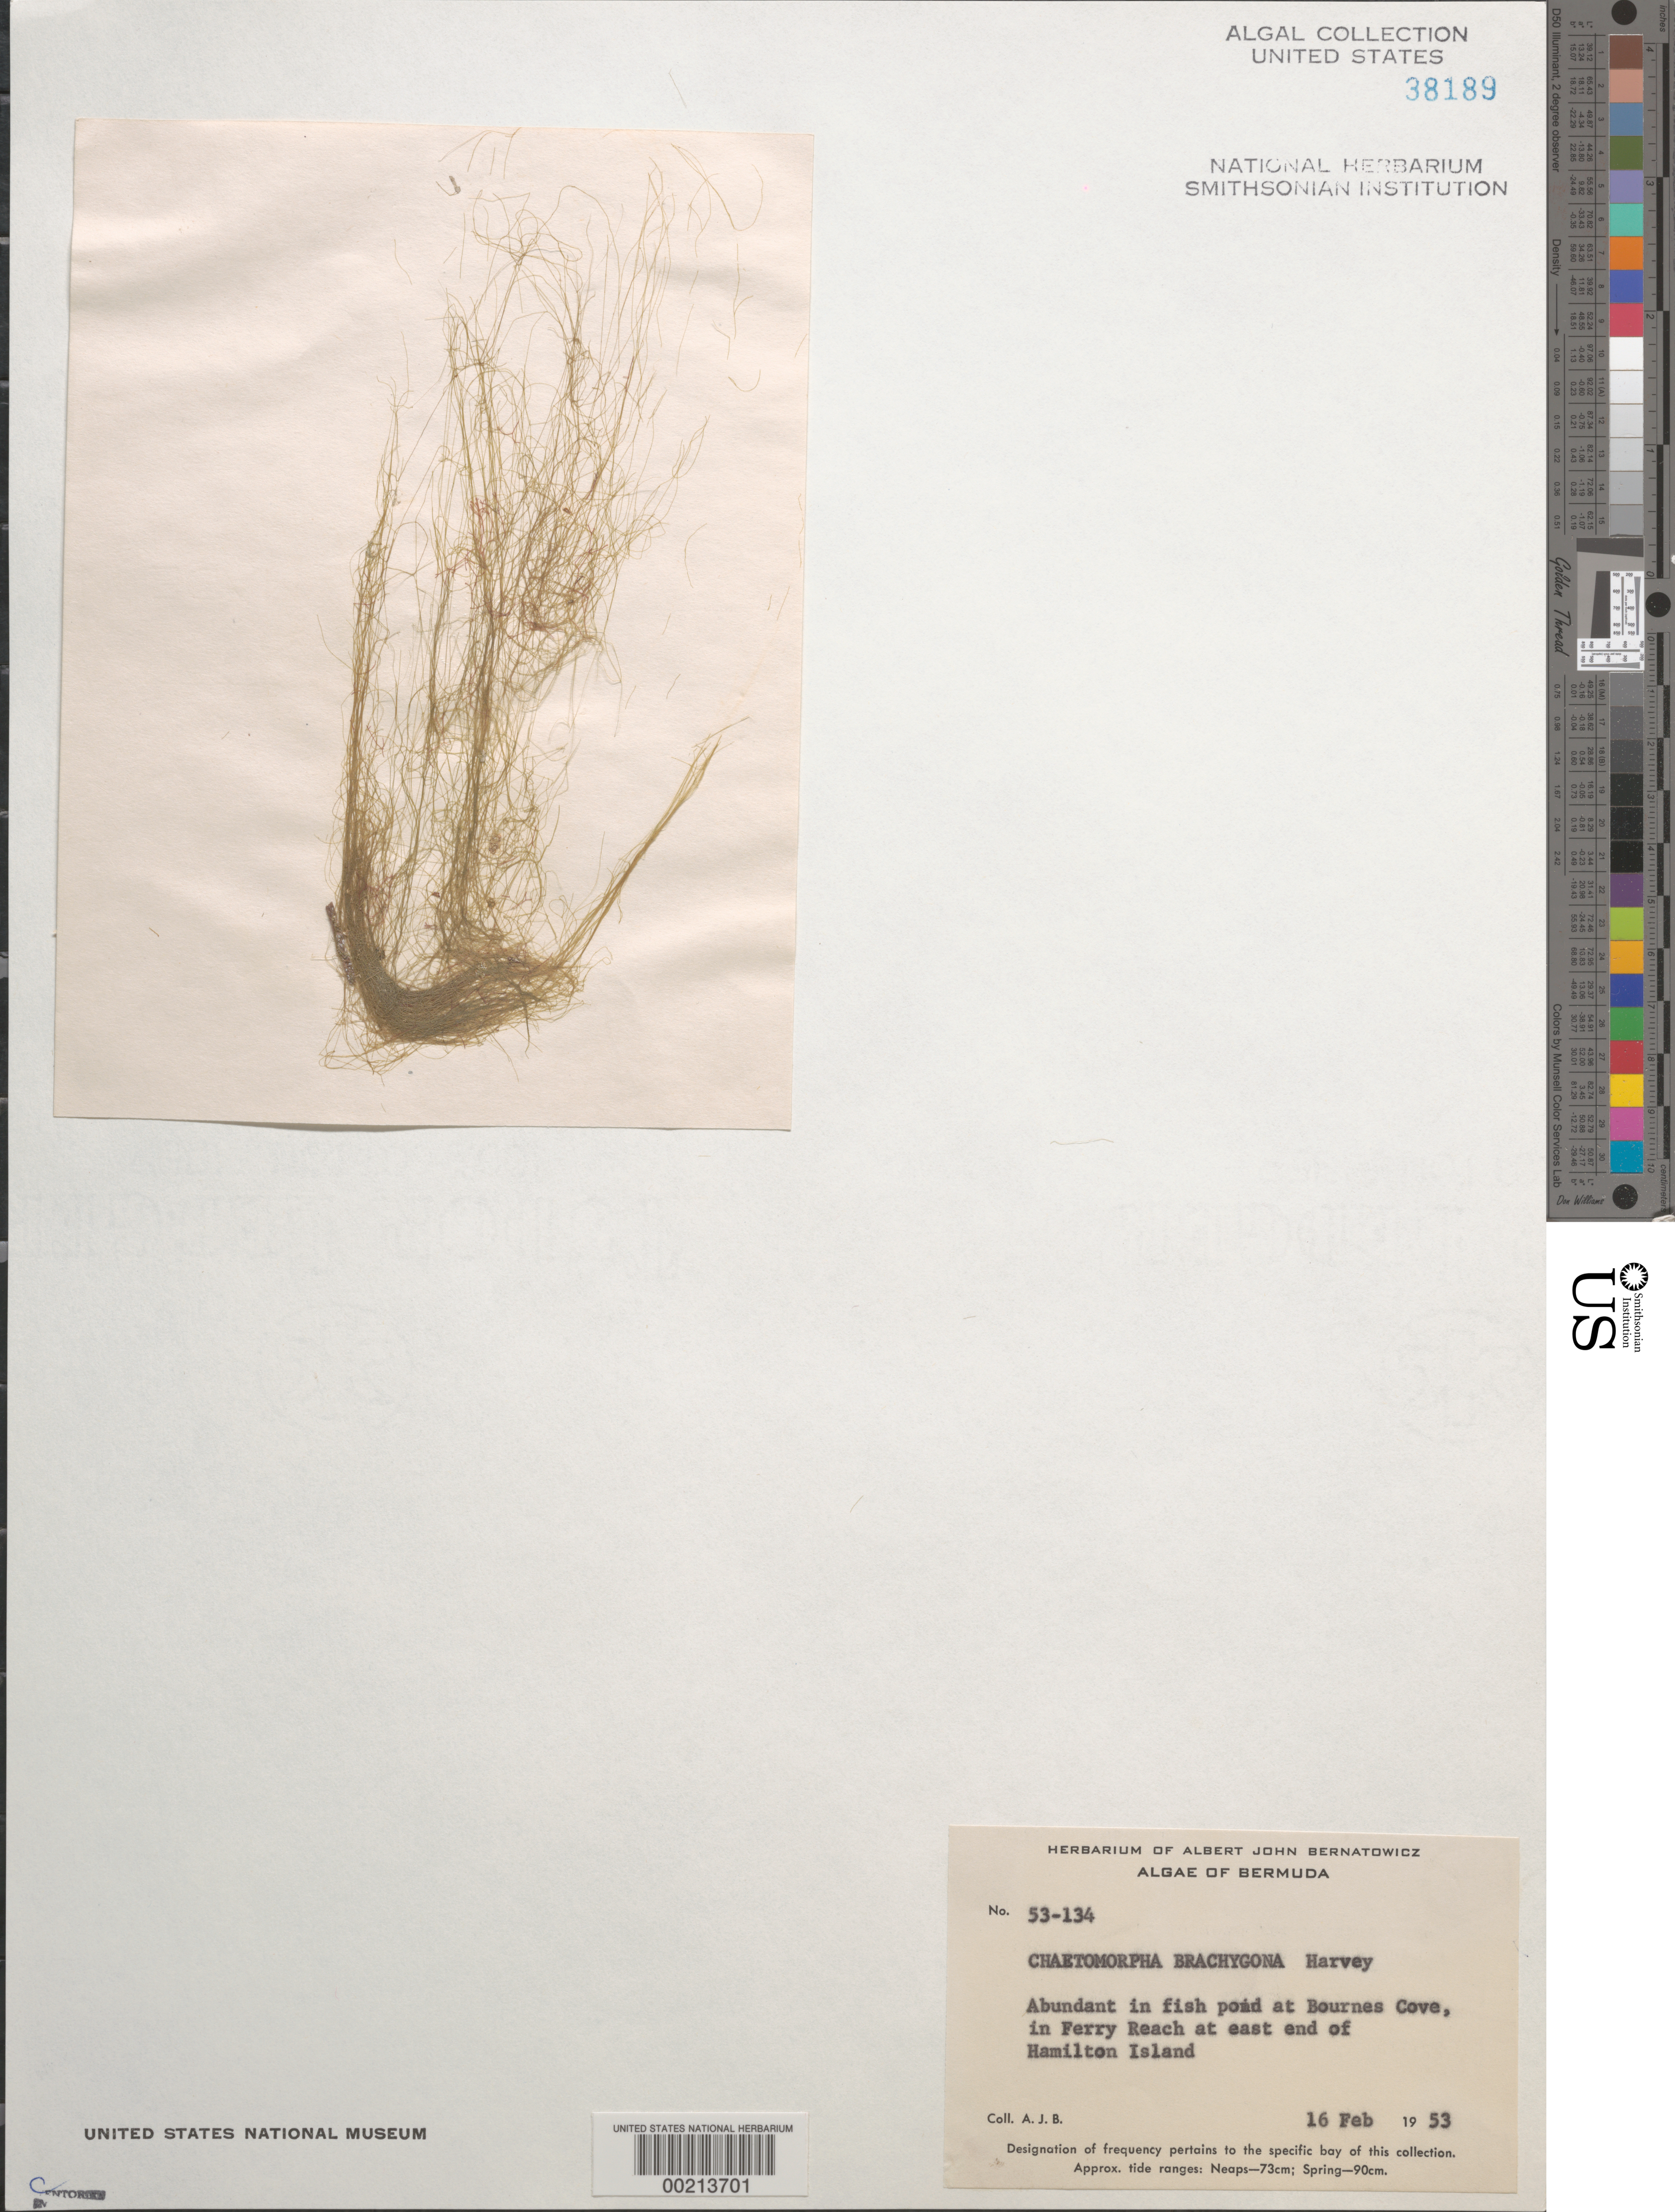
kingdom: Plantae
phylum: Chlorophyta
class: Ulvophyceae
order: Cladophorales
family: Cladophoraceae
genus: Chaetomorpha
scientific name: Chaetomorpha brachygona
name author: Harv.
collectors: A. Bernatowicz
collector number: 53-134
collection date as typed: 16 Feb 1953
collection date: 1953-02-16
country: Bermuda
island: Bermuda Island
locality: Bournes Cove, Ferry Reach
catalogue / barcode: US 38189